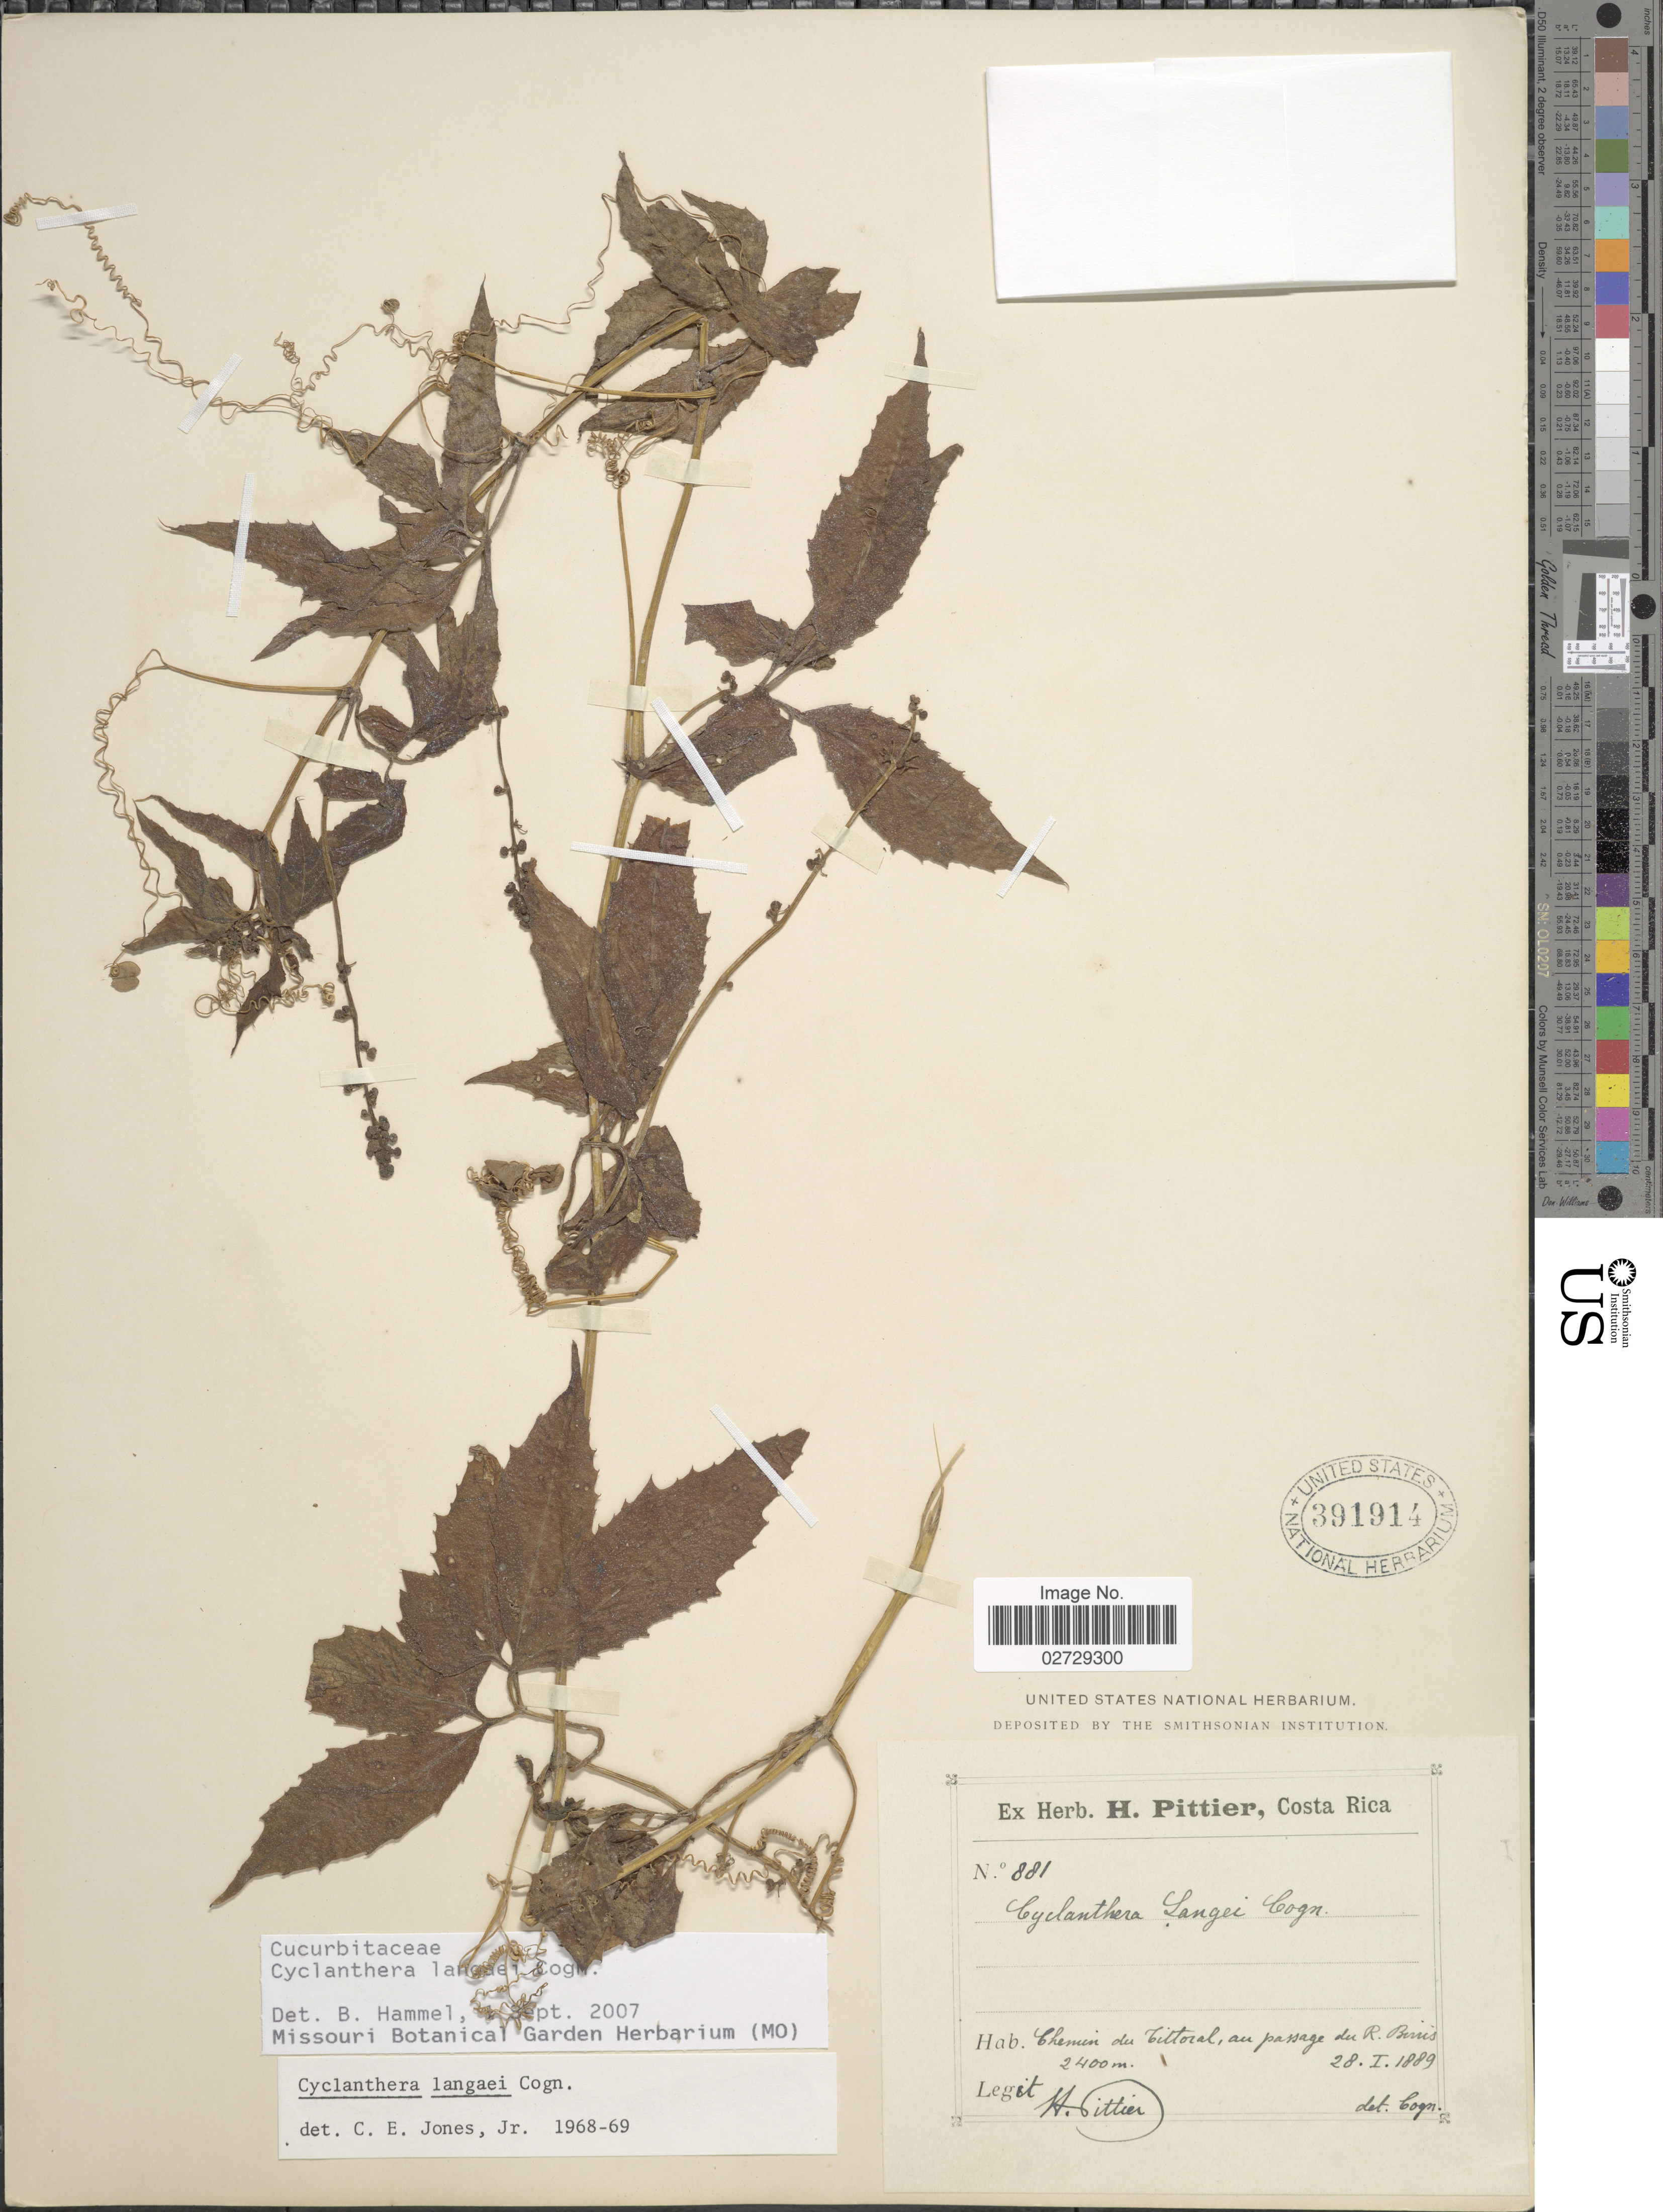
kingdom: Plantae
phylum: Tracheophyta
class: Magnoliopsida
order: Cucurbitales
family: Cucurbitaceae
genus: Cyclanthera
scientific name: Cyclanthera langaei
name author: Cogn.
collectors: H. F. Pittier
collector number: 881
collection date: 1889-01-28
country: Costa Rica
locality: Chemin du Littoral, au passage du R. Berris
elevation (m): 2400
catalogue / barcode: US 391914